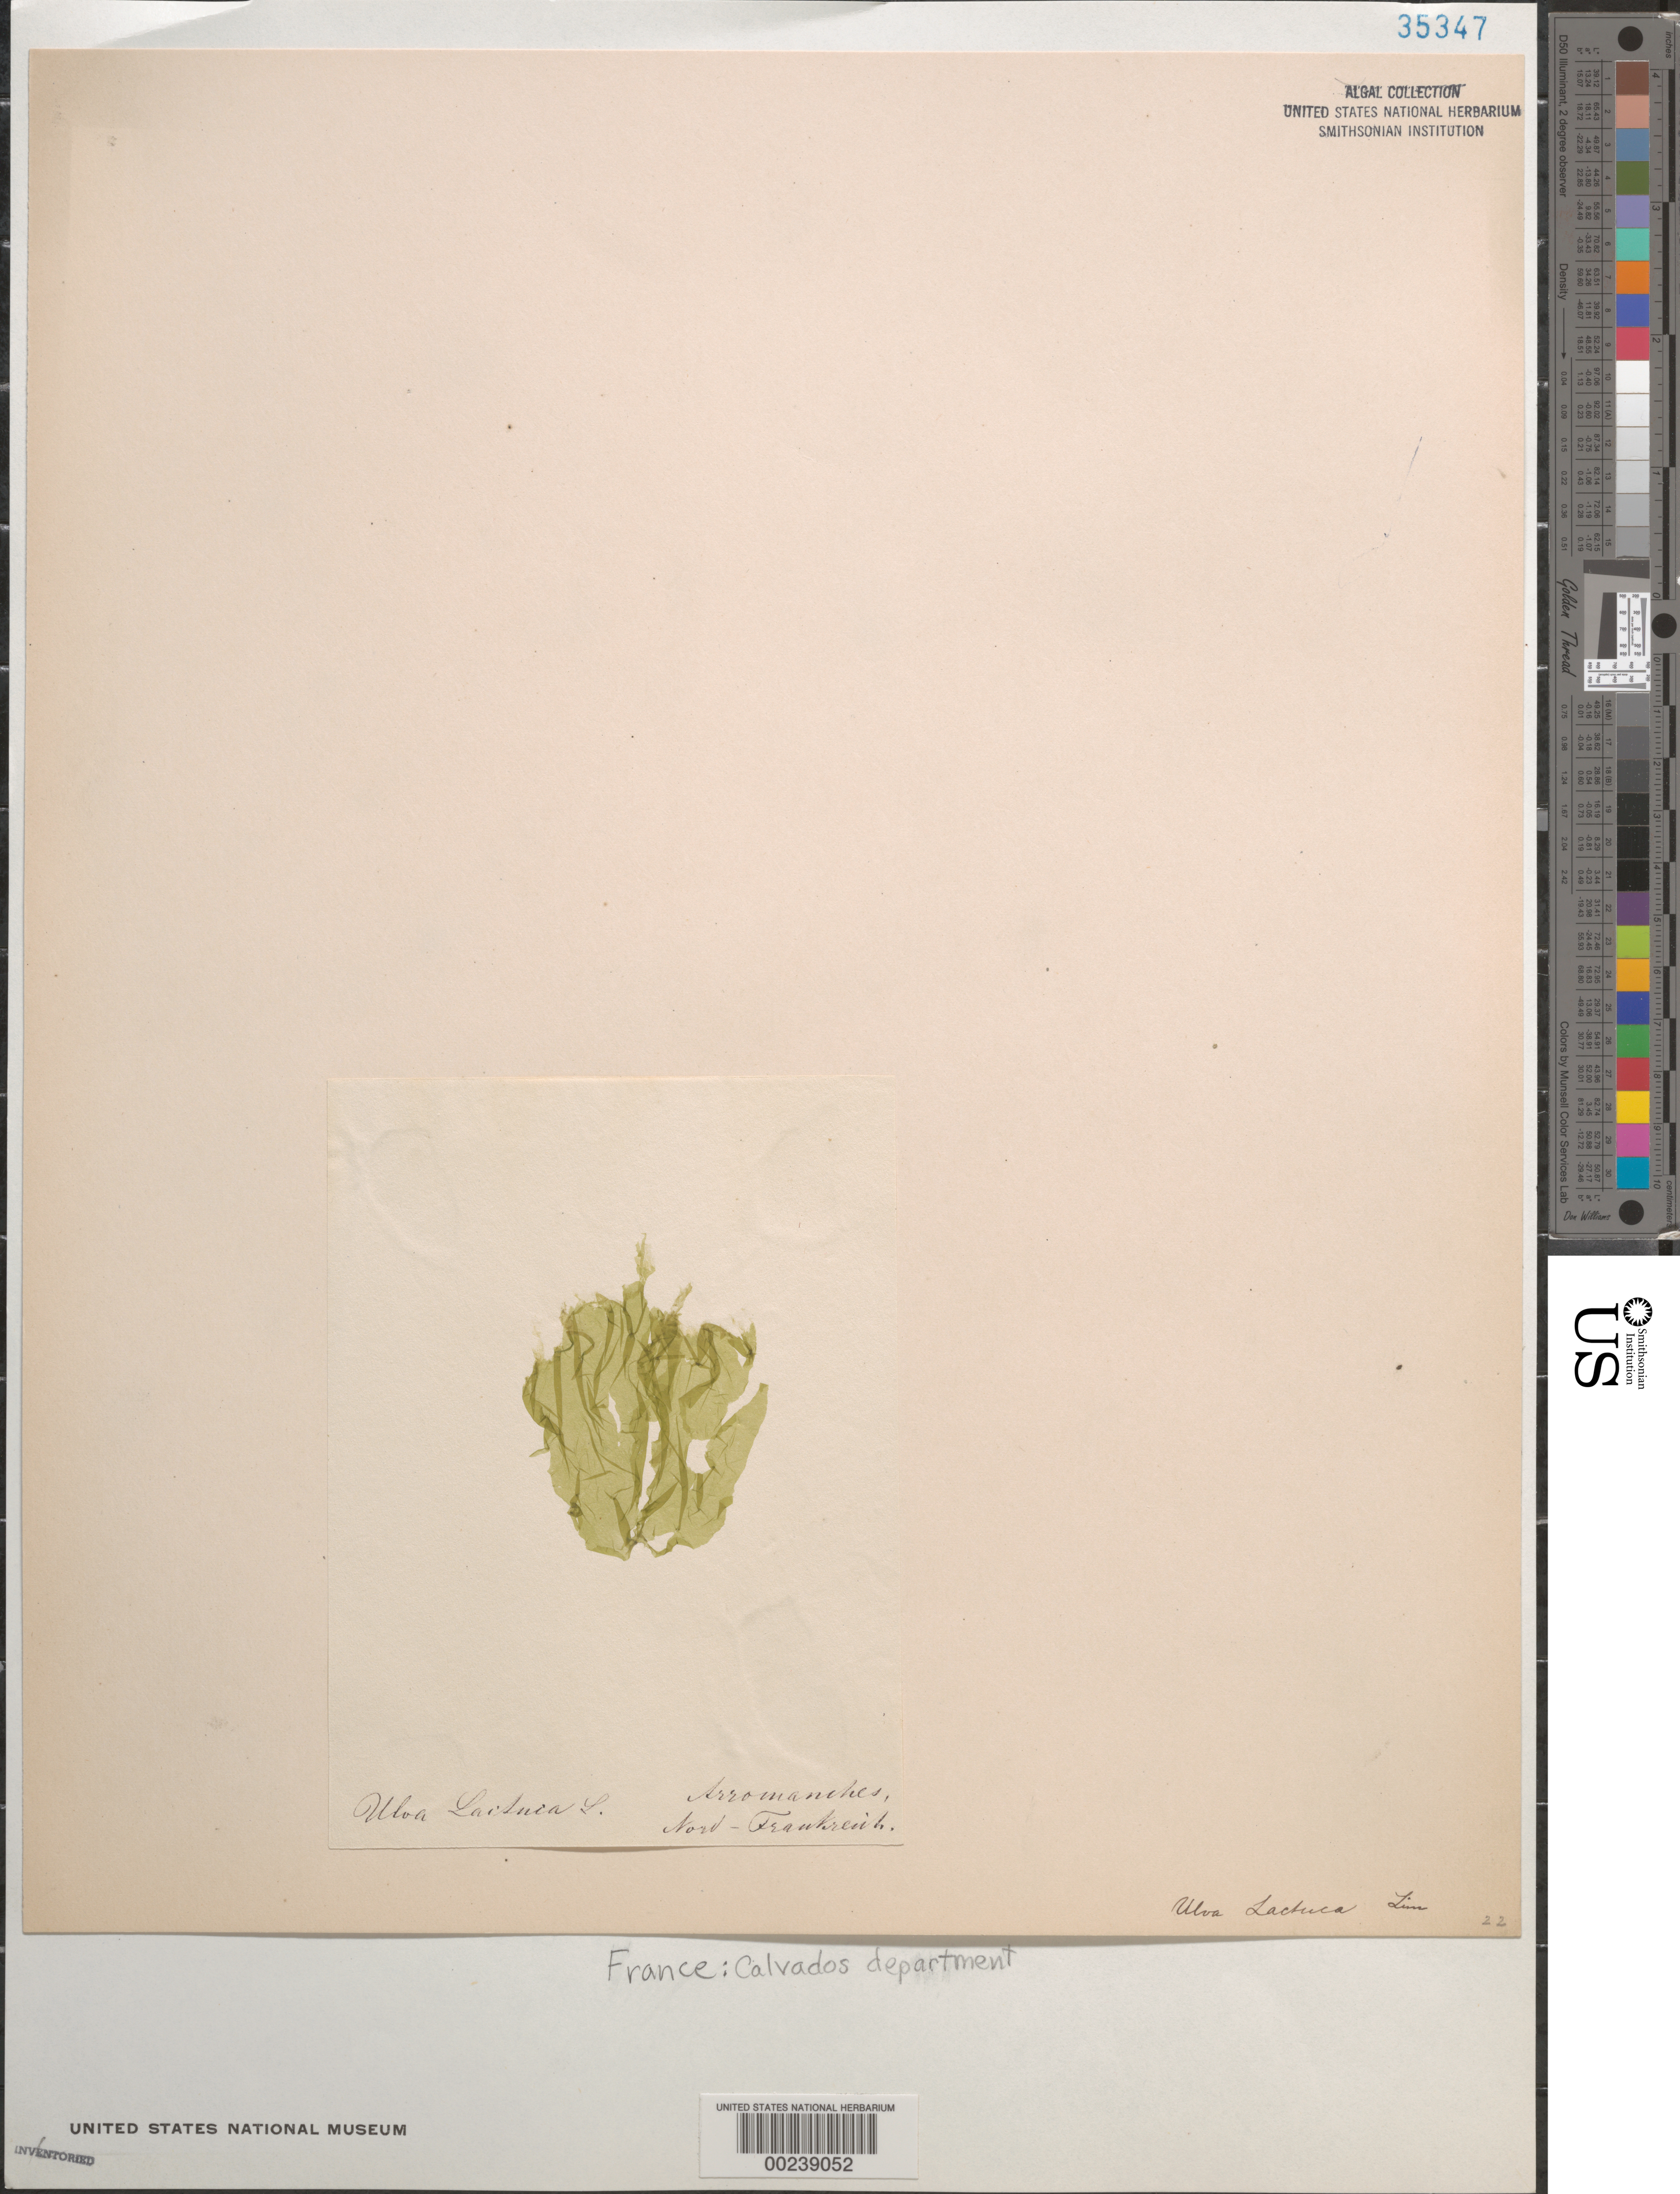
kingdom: Plantae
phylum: Chlorophyta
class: Ulvophyceae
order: Ulvales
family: Ulvaceae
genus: Ulva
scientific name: Ulva lactuca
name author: L.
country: France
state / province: Normandie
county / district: Calvados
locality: Arromanches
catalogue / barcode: US 35347